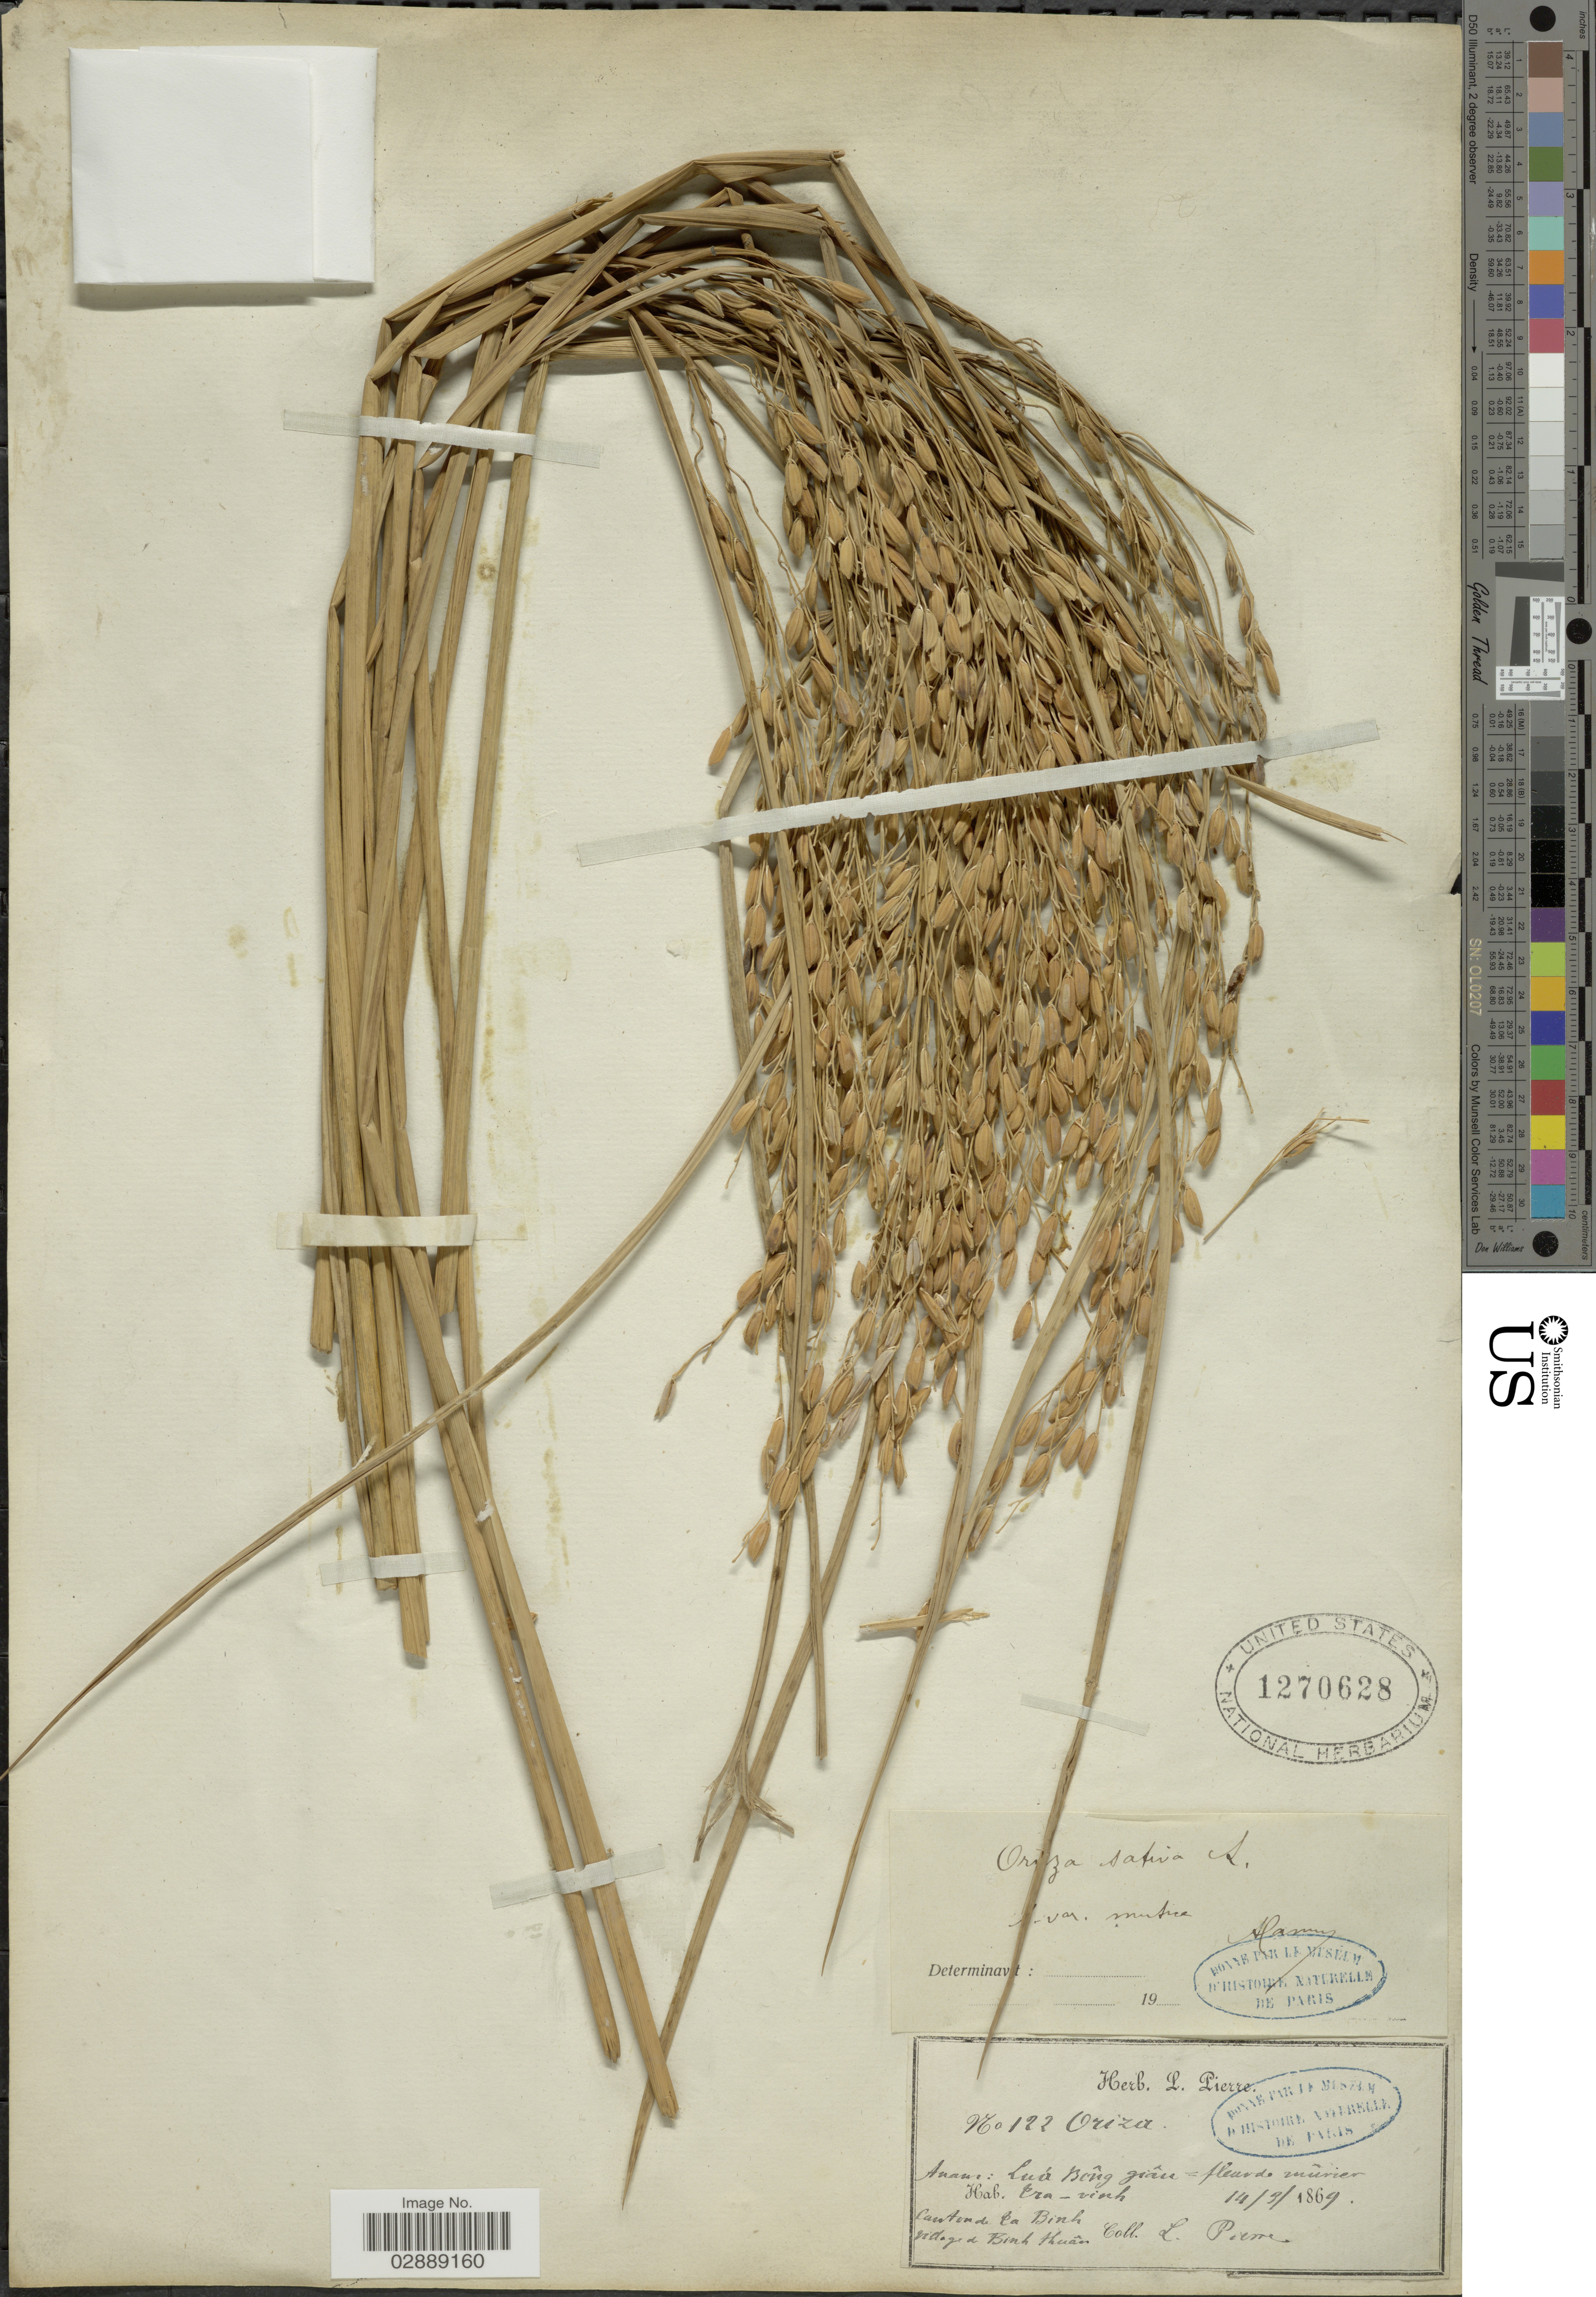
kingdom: Plantae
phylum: Tracheophyta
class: Liliopsida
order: Poales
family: Poaceae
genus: Oryza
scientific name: Oryza sativa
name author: L.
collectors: L. Pierre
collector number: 122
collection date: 1869-03-14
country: Vietnam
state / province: Binh Thuan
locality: "Village a Binh Thuan."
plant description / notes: The pressed specimen sheet contains more information written in Vietnamese.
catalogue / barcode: US 1270628